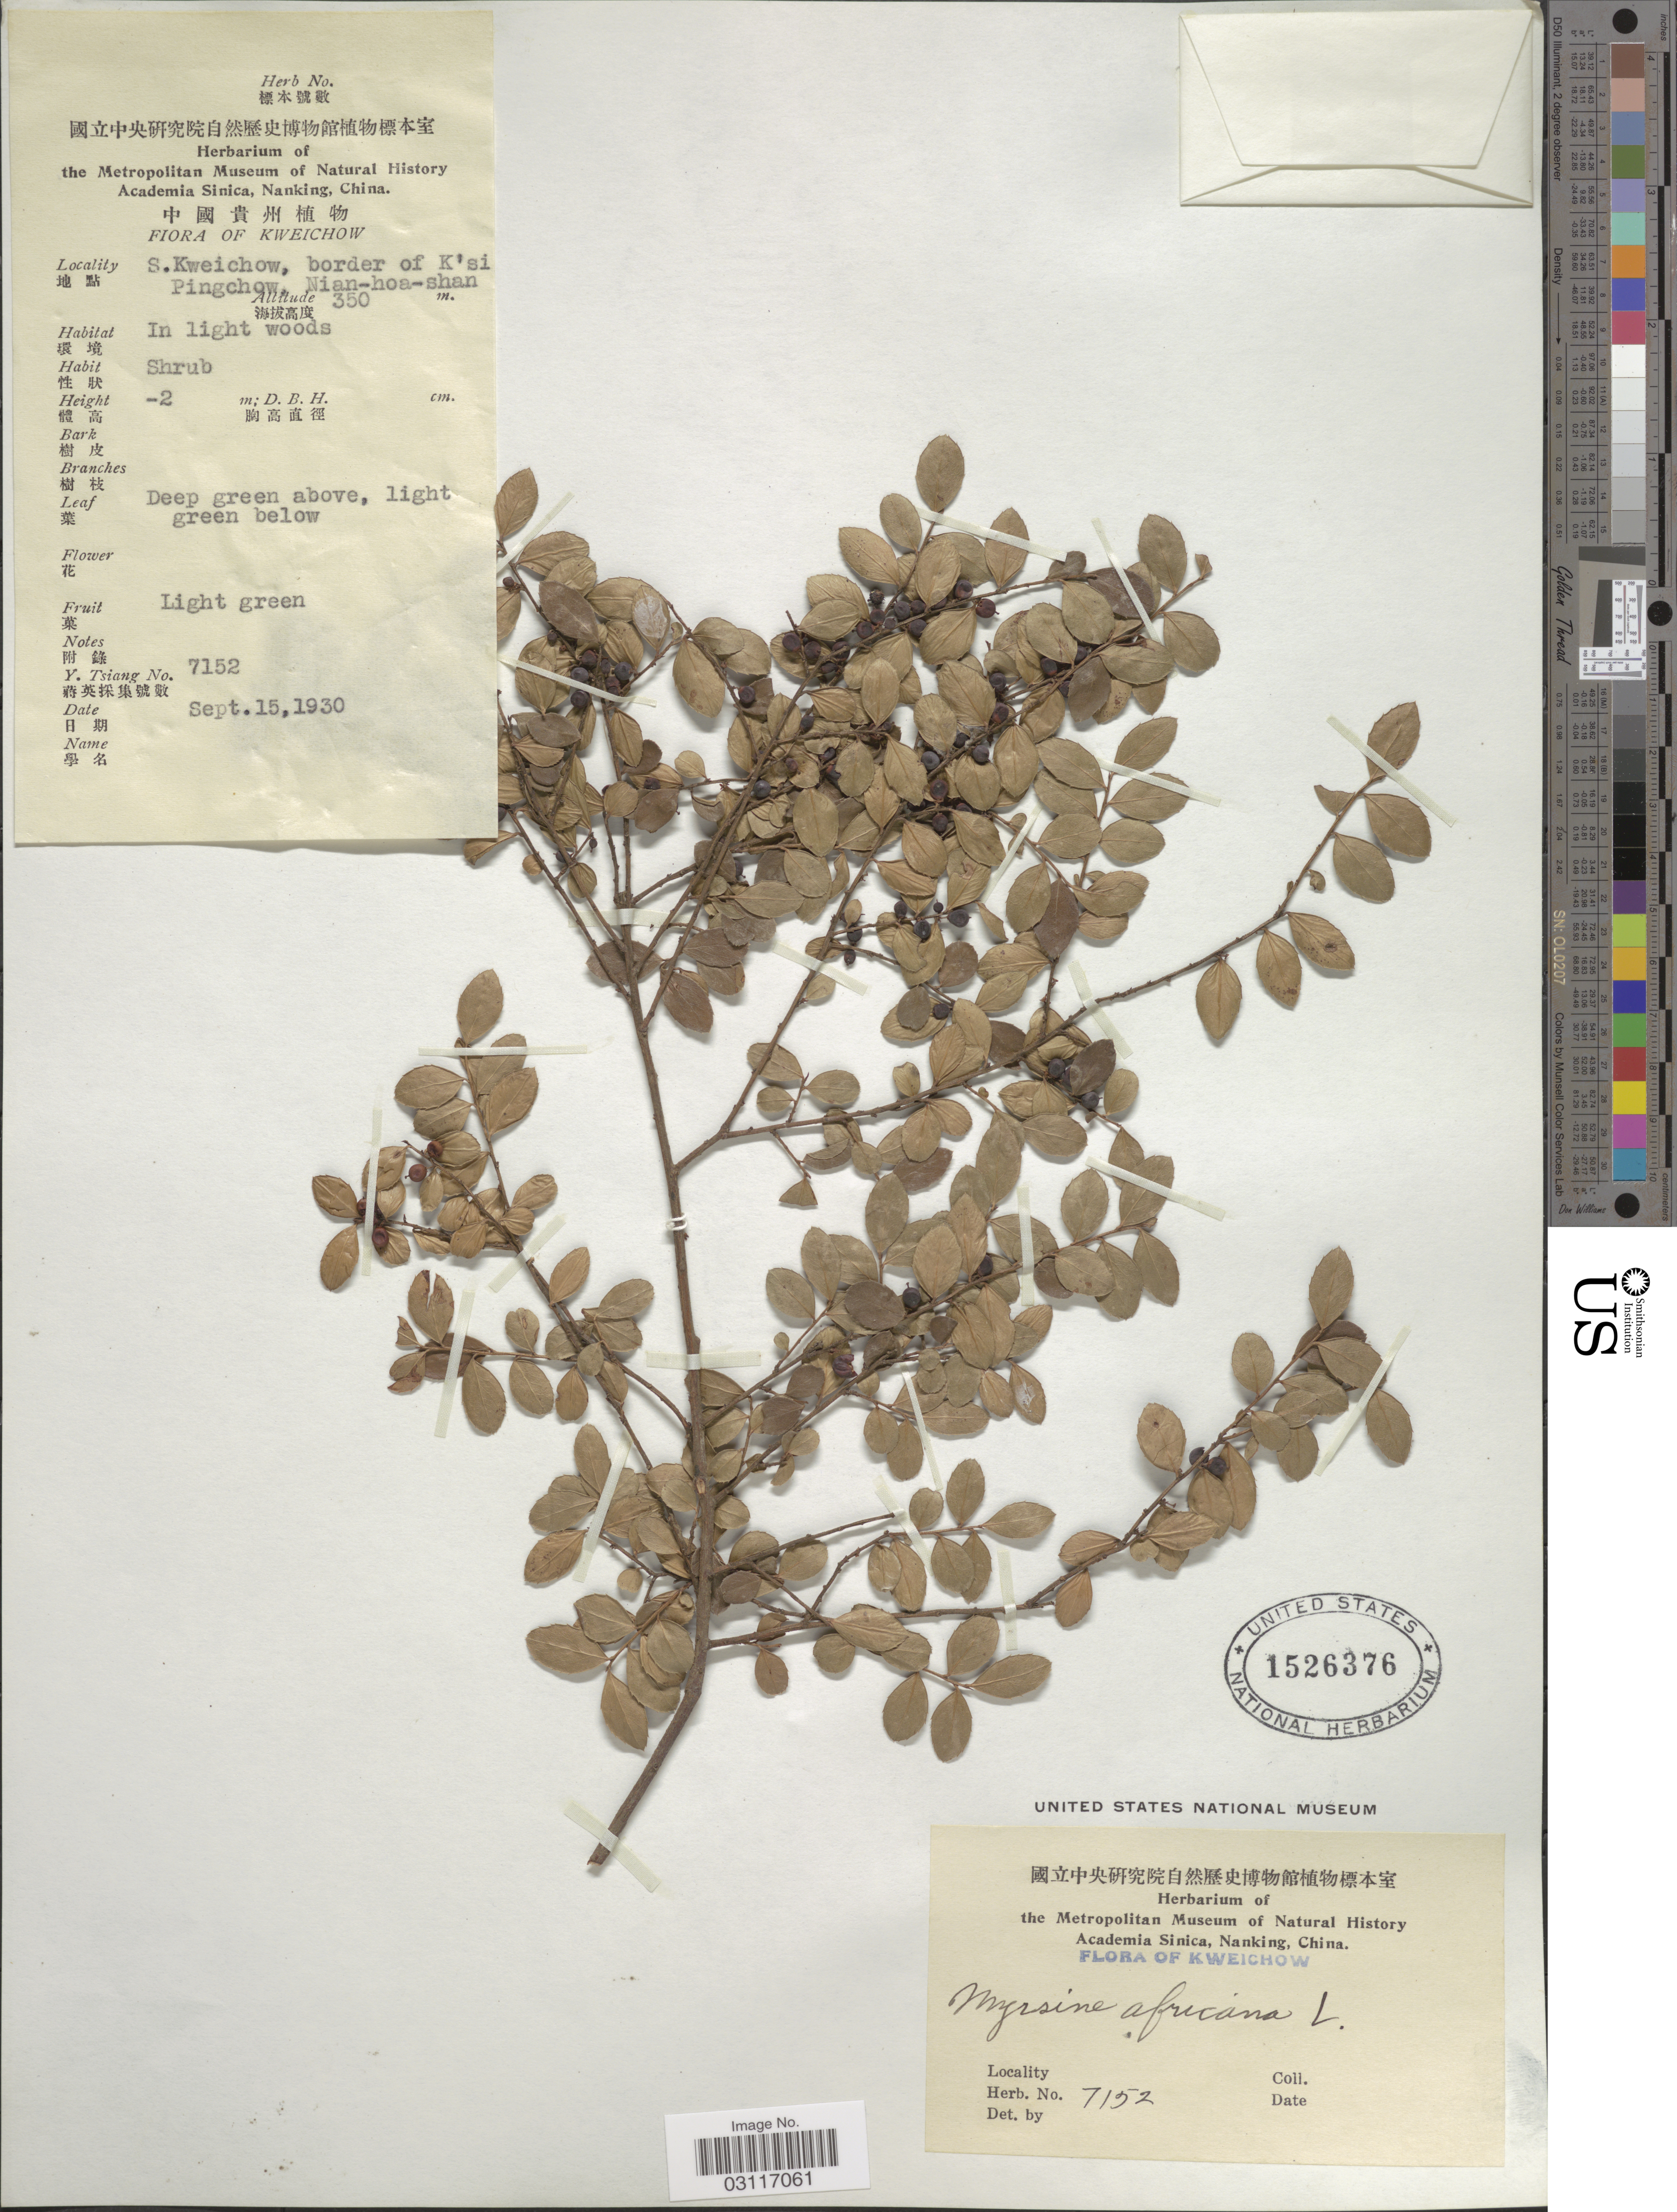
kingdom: Plantae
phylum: Tracheophyta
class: Magnoliopsida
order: Ericales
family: Primulaceae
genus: Myrsine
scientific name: Myrsine africana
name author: L.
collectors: Y. Tsiang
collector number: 7152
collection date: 1930-09-15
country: China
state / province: Guizhou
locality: Kweichow. S. Kweichow, border of K'si Pingchow, Nian-hoa-shan.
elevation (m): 350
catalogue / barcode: US 1526376